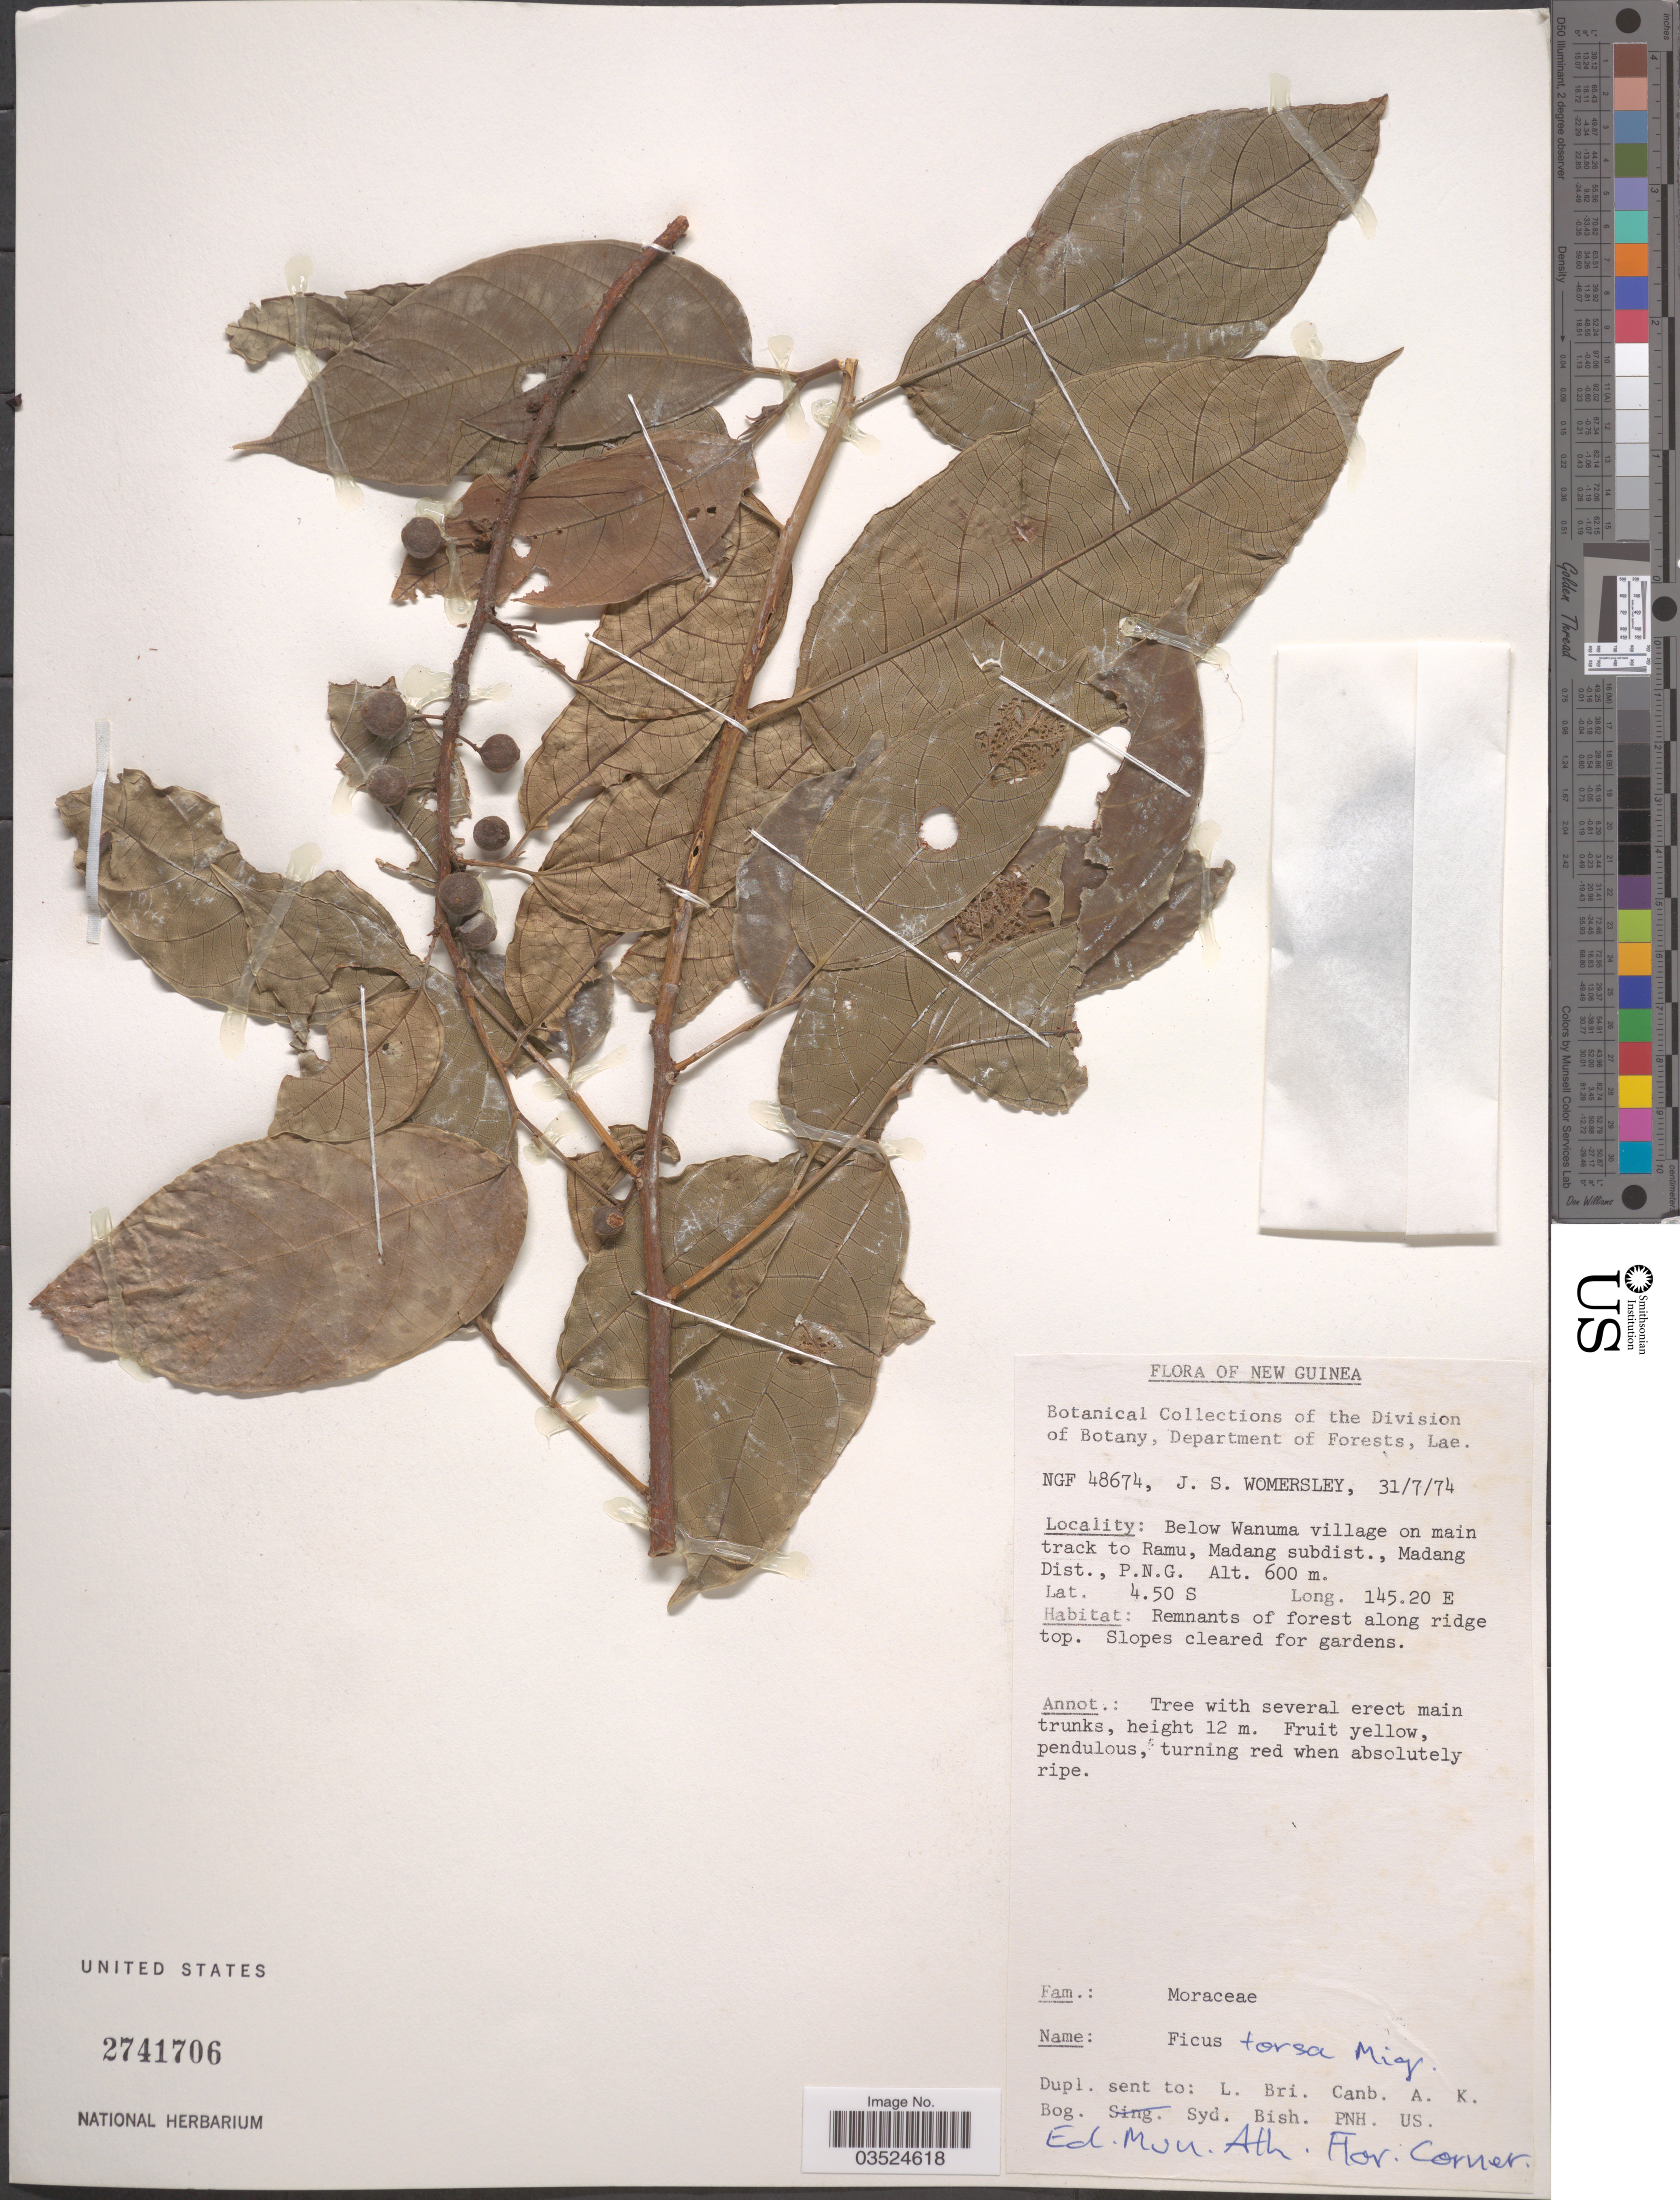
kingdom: Plantae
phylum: Tracheophyta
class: Magnoliopsida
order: Rosales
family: Moraceae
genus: Ficus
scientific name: Ficus tonsa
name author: Miq.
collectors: J. S. Womersley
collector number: NGF 48674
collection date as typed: Transcribed d/m/y: 31/7/74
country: Papua New Guinea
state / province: Madang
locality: New Guinea. Below Wanuma village on main track to Ramu, Madang subdist., Madang Dist., P. N. G.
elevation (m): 600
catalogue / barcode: US 2741706